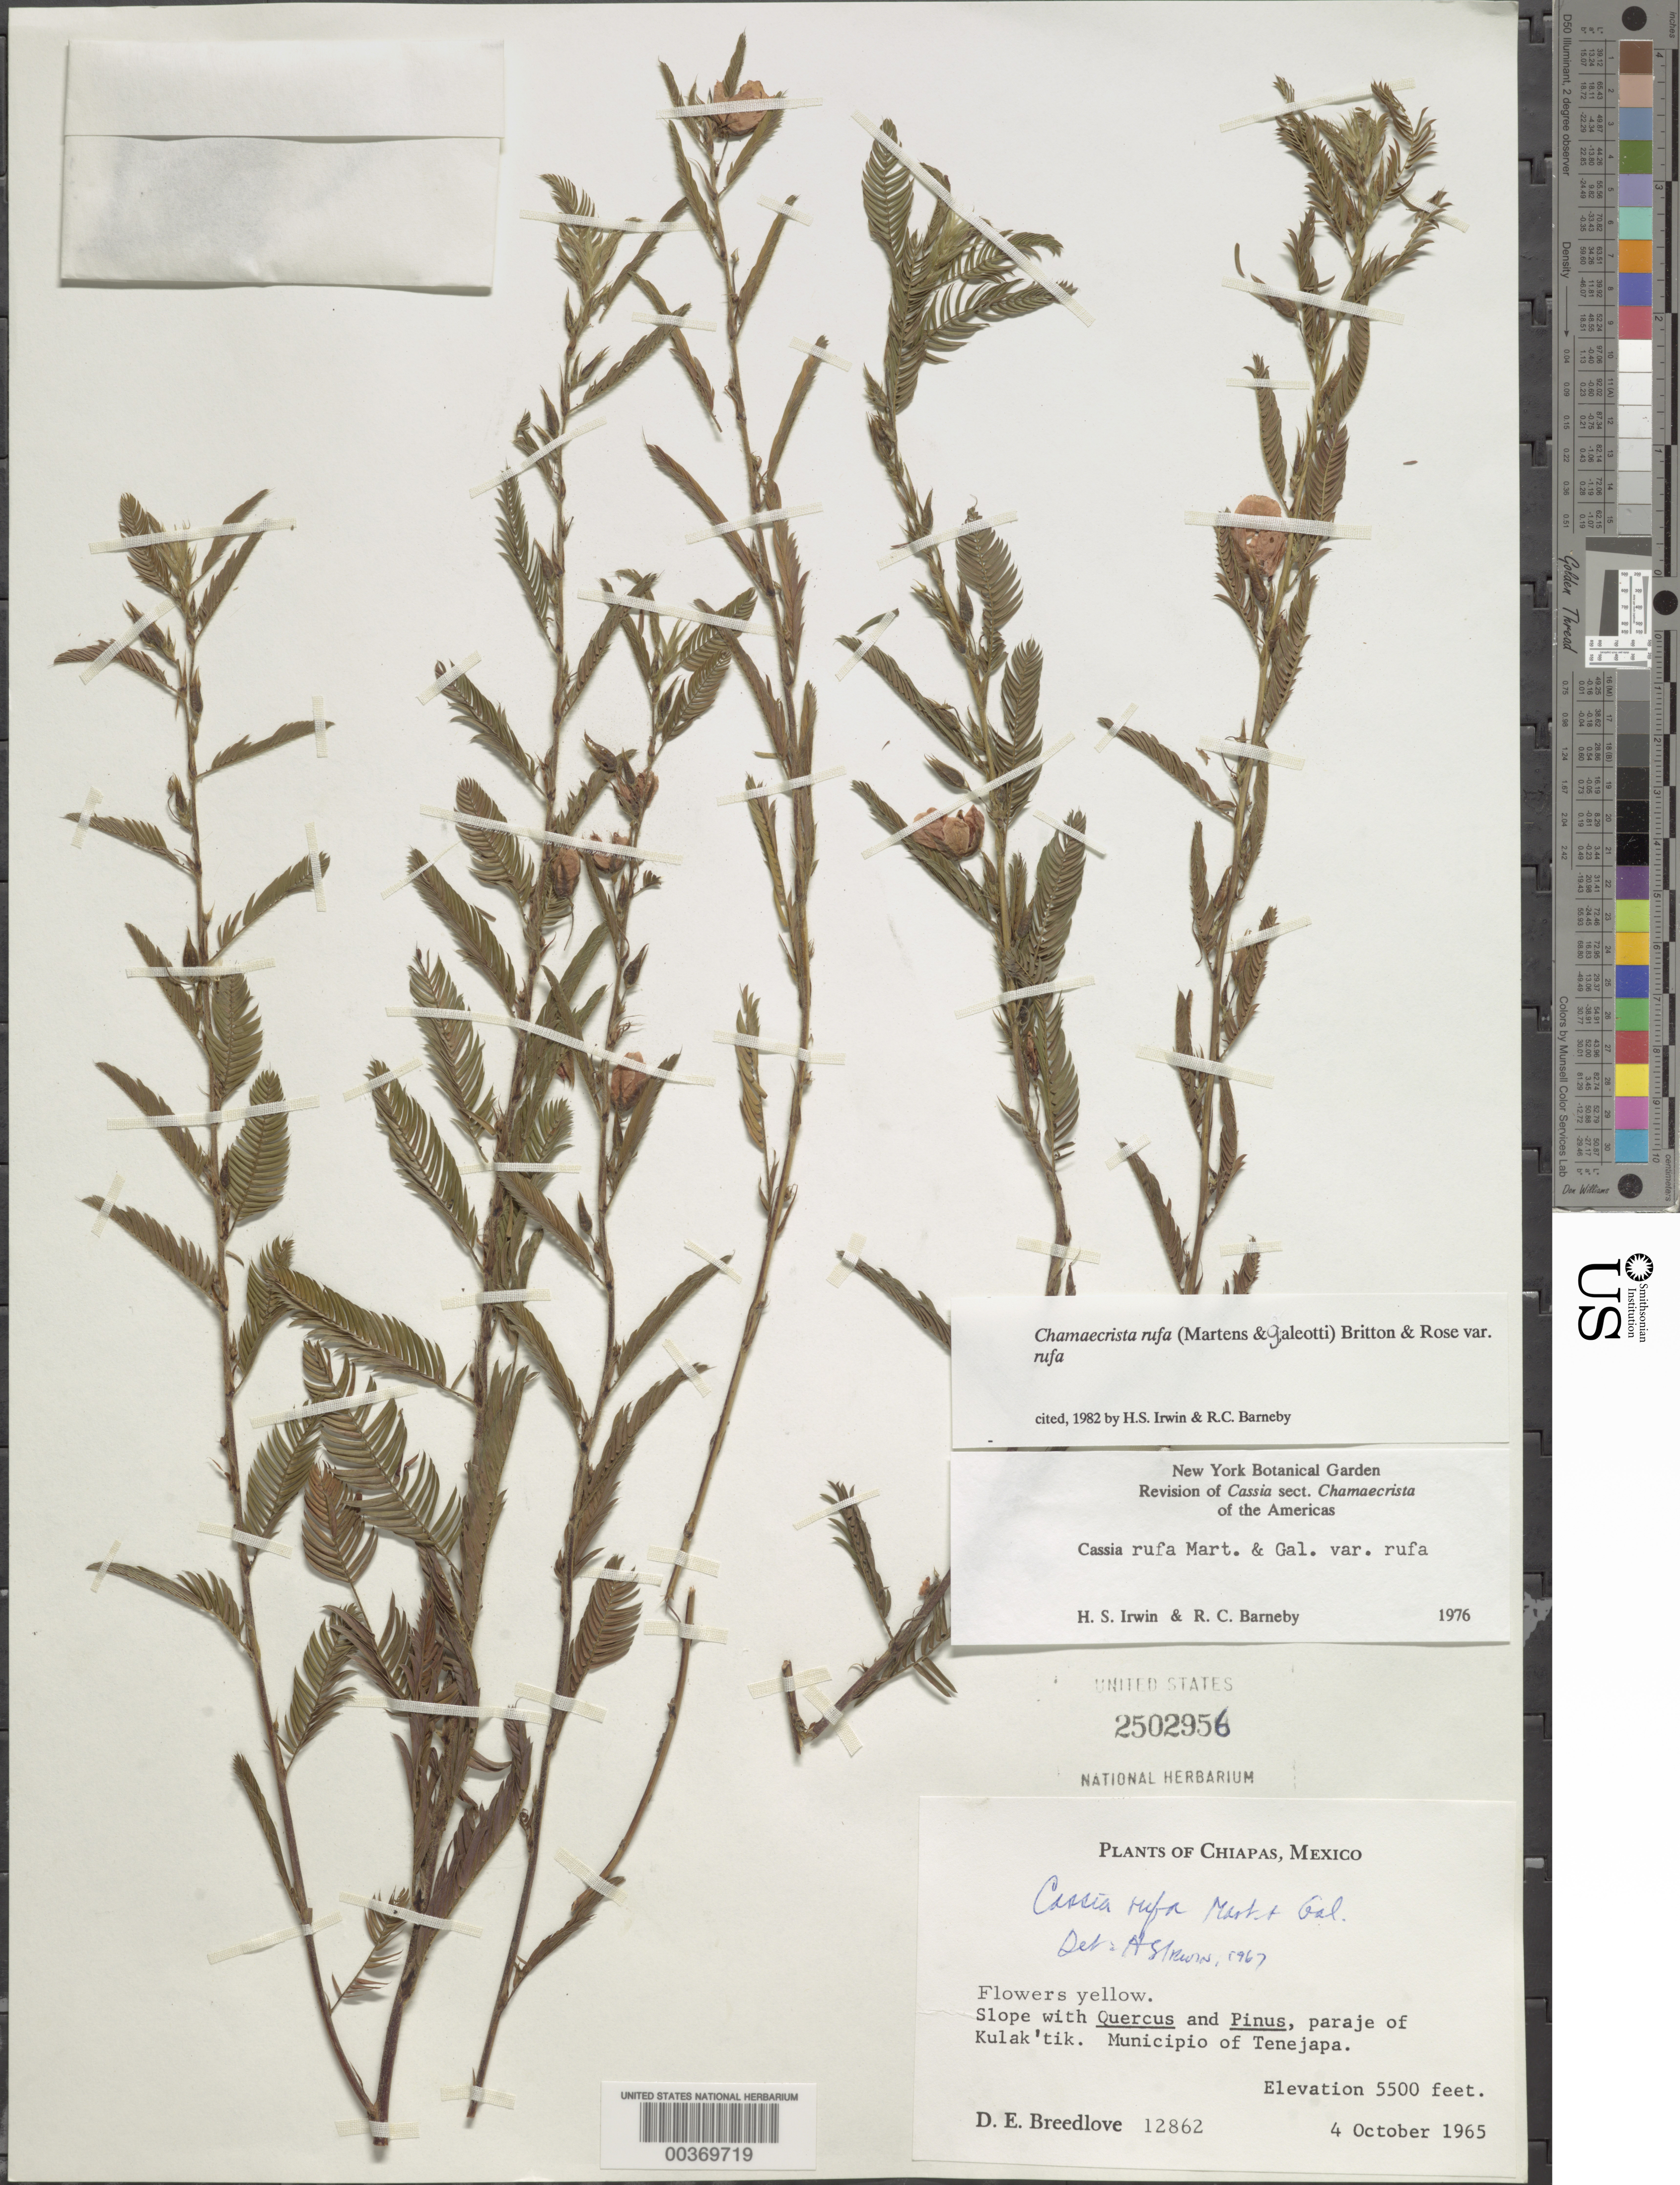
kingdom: Plantae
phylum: Tracheophyta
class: Magnoliopsida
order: Fabales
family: Fabaceae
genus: Chamaecrista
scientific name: Chamaecrista rufa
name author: Britton & Rose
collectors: D. E. Breedlove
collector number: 12862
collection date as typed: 04 Oct 1965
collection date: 1965-10-04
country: Mexico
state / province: Chiapas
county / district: Tenejapa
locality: In the paraje of Mahosik'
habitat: Slope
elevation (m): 1676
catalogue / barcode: US 2502956